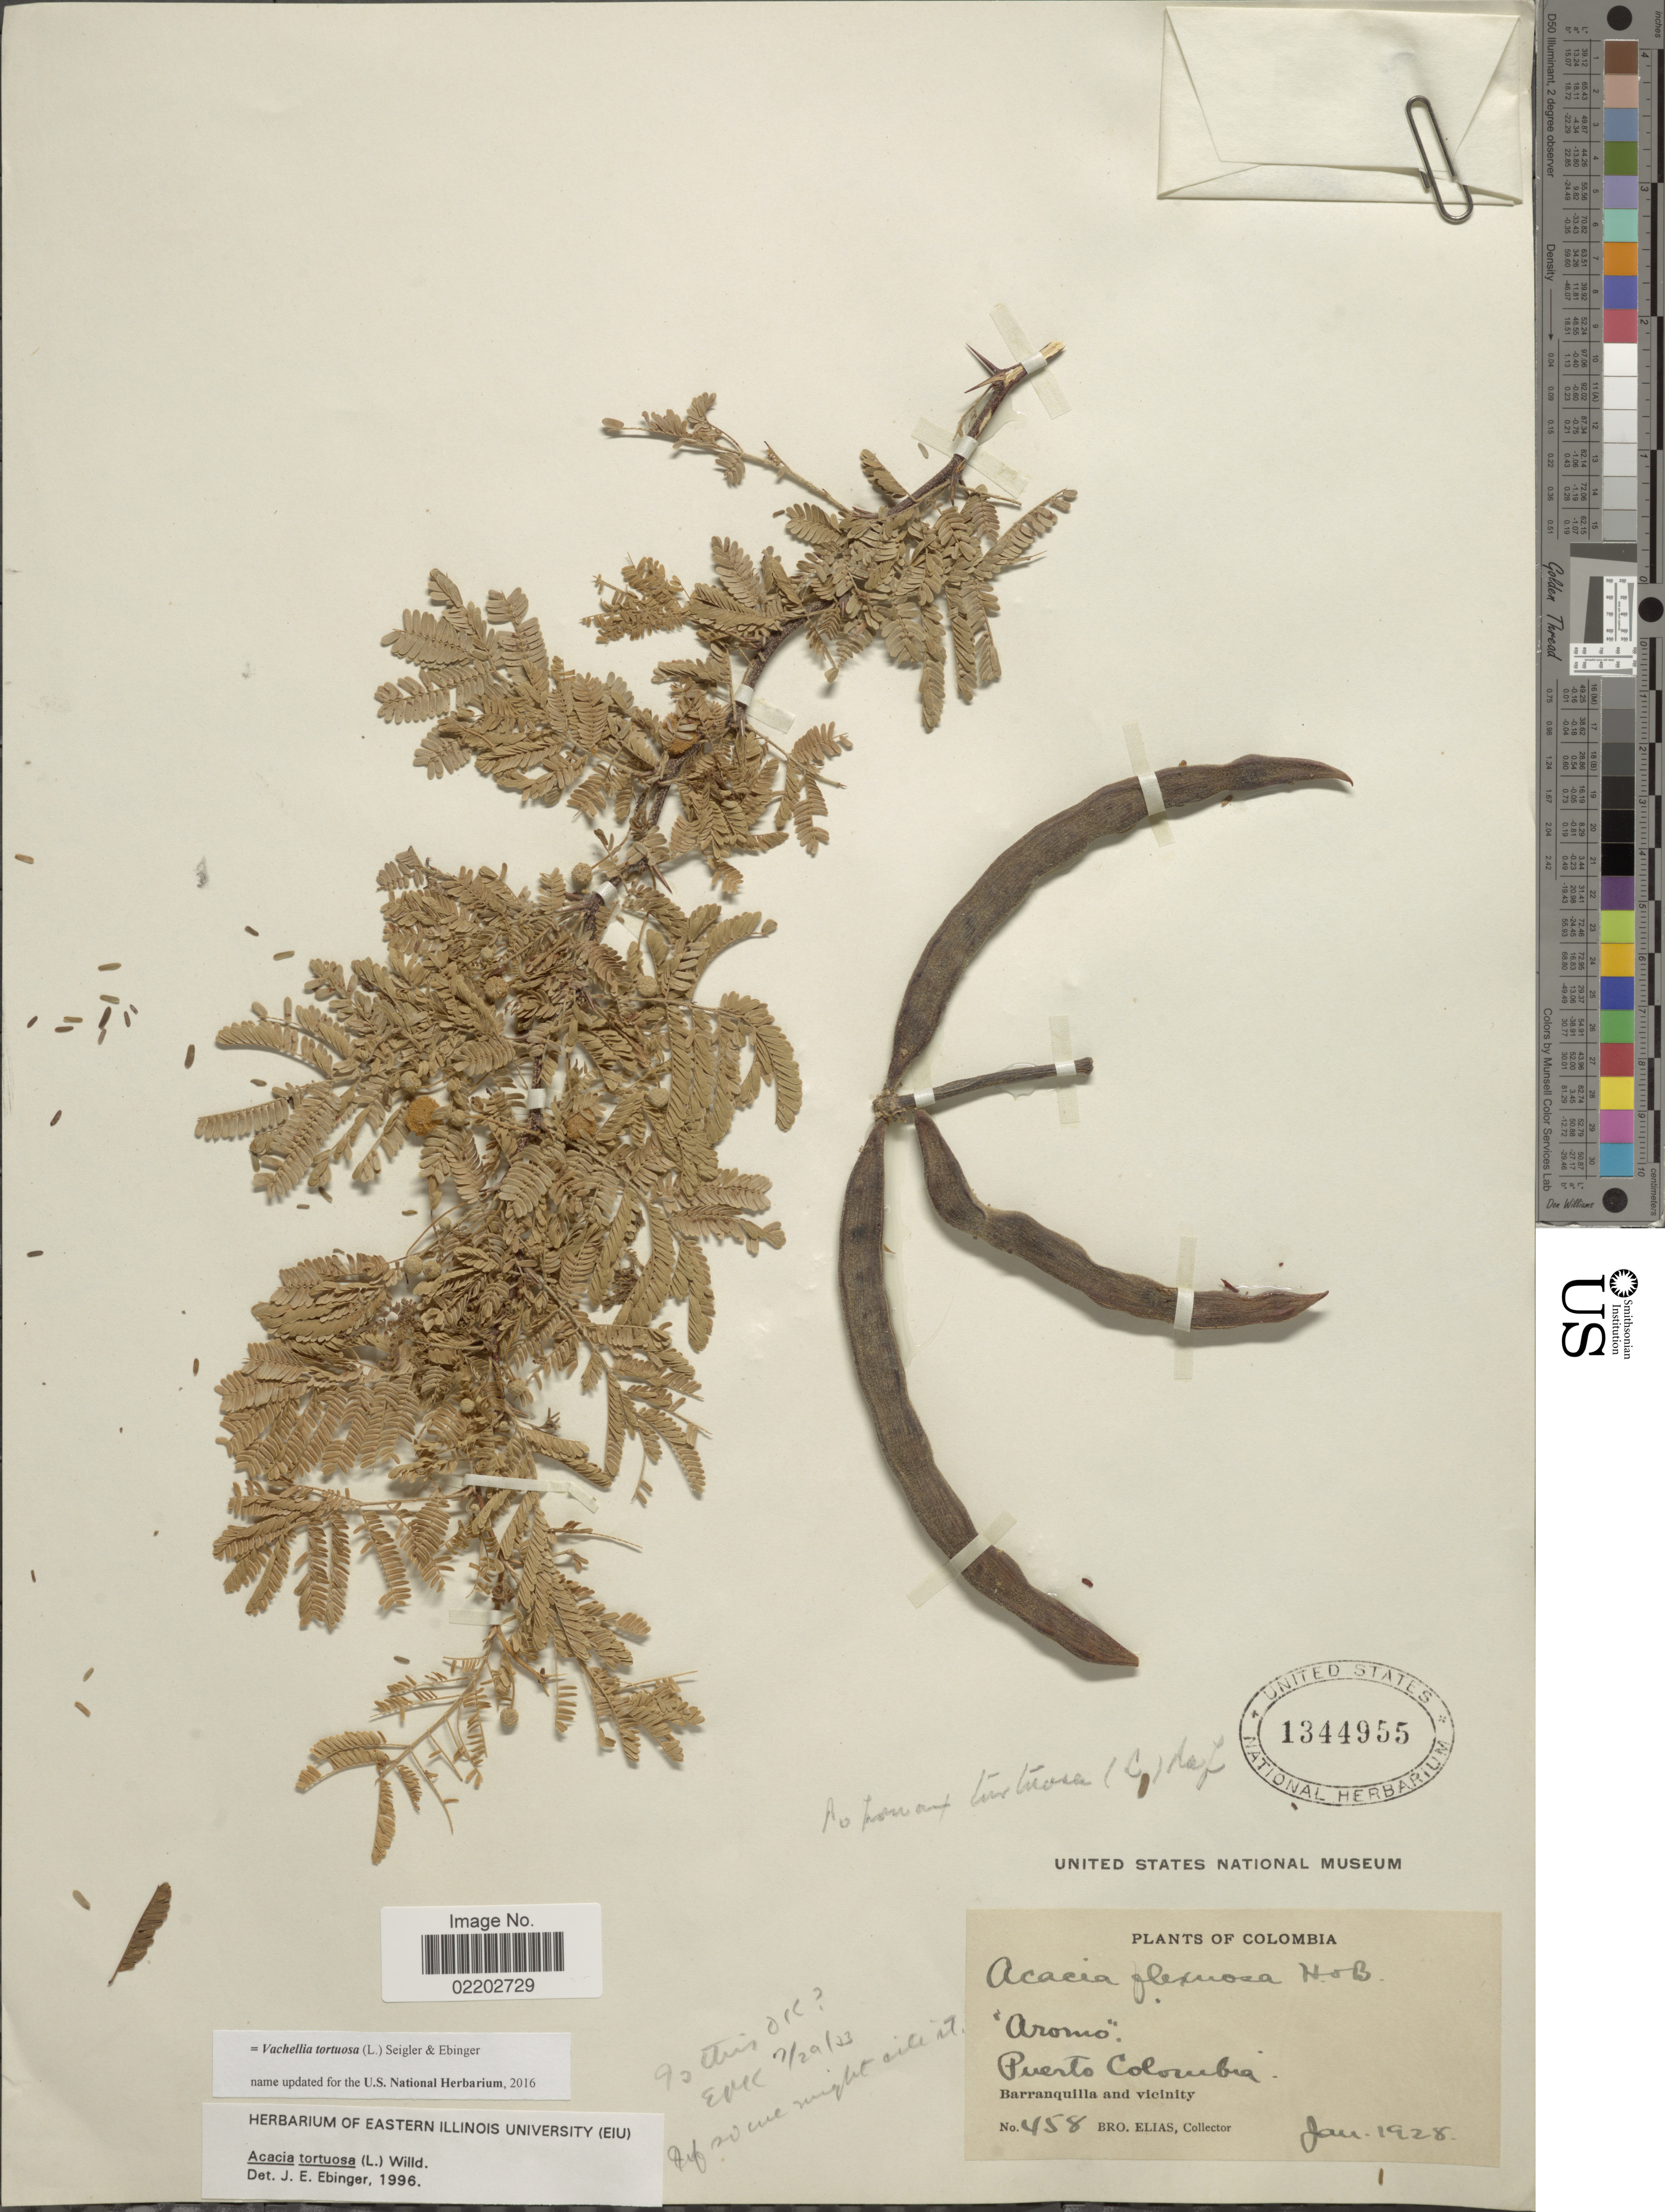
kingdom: Plantae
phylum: Tracheophyta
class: Magnoliopsida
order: Fabales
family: Fabaceae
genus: Vachellia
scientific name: Vachellia tortuosa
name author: (L.) Seigler & Ebinger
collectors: Bro. Elias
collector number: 458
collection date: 1928-01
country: Colombia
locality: Puerto Colombia, barranquilla and vicinity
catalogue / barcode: US 1344955